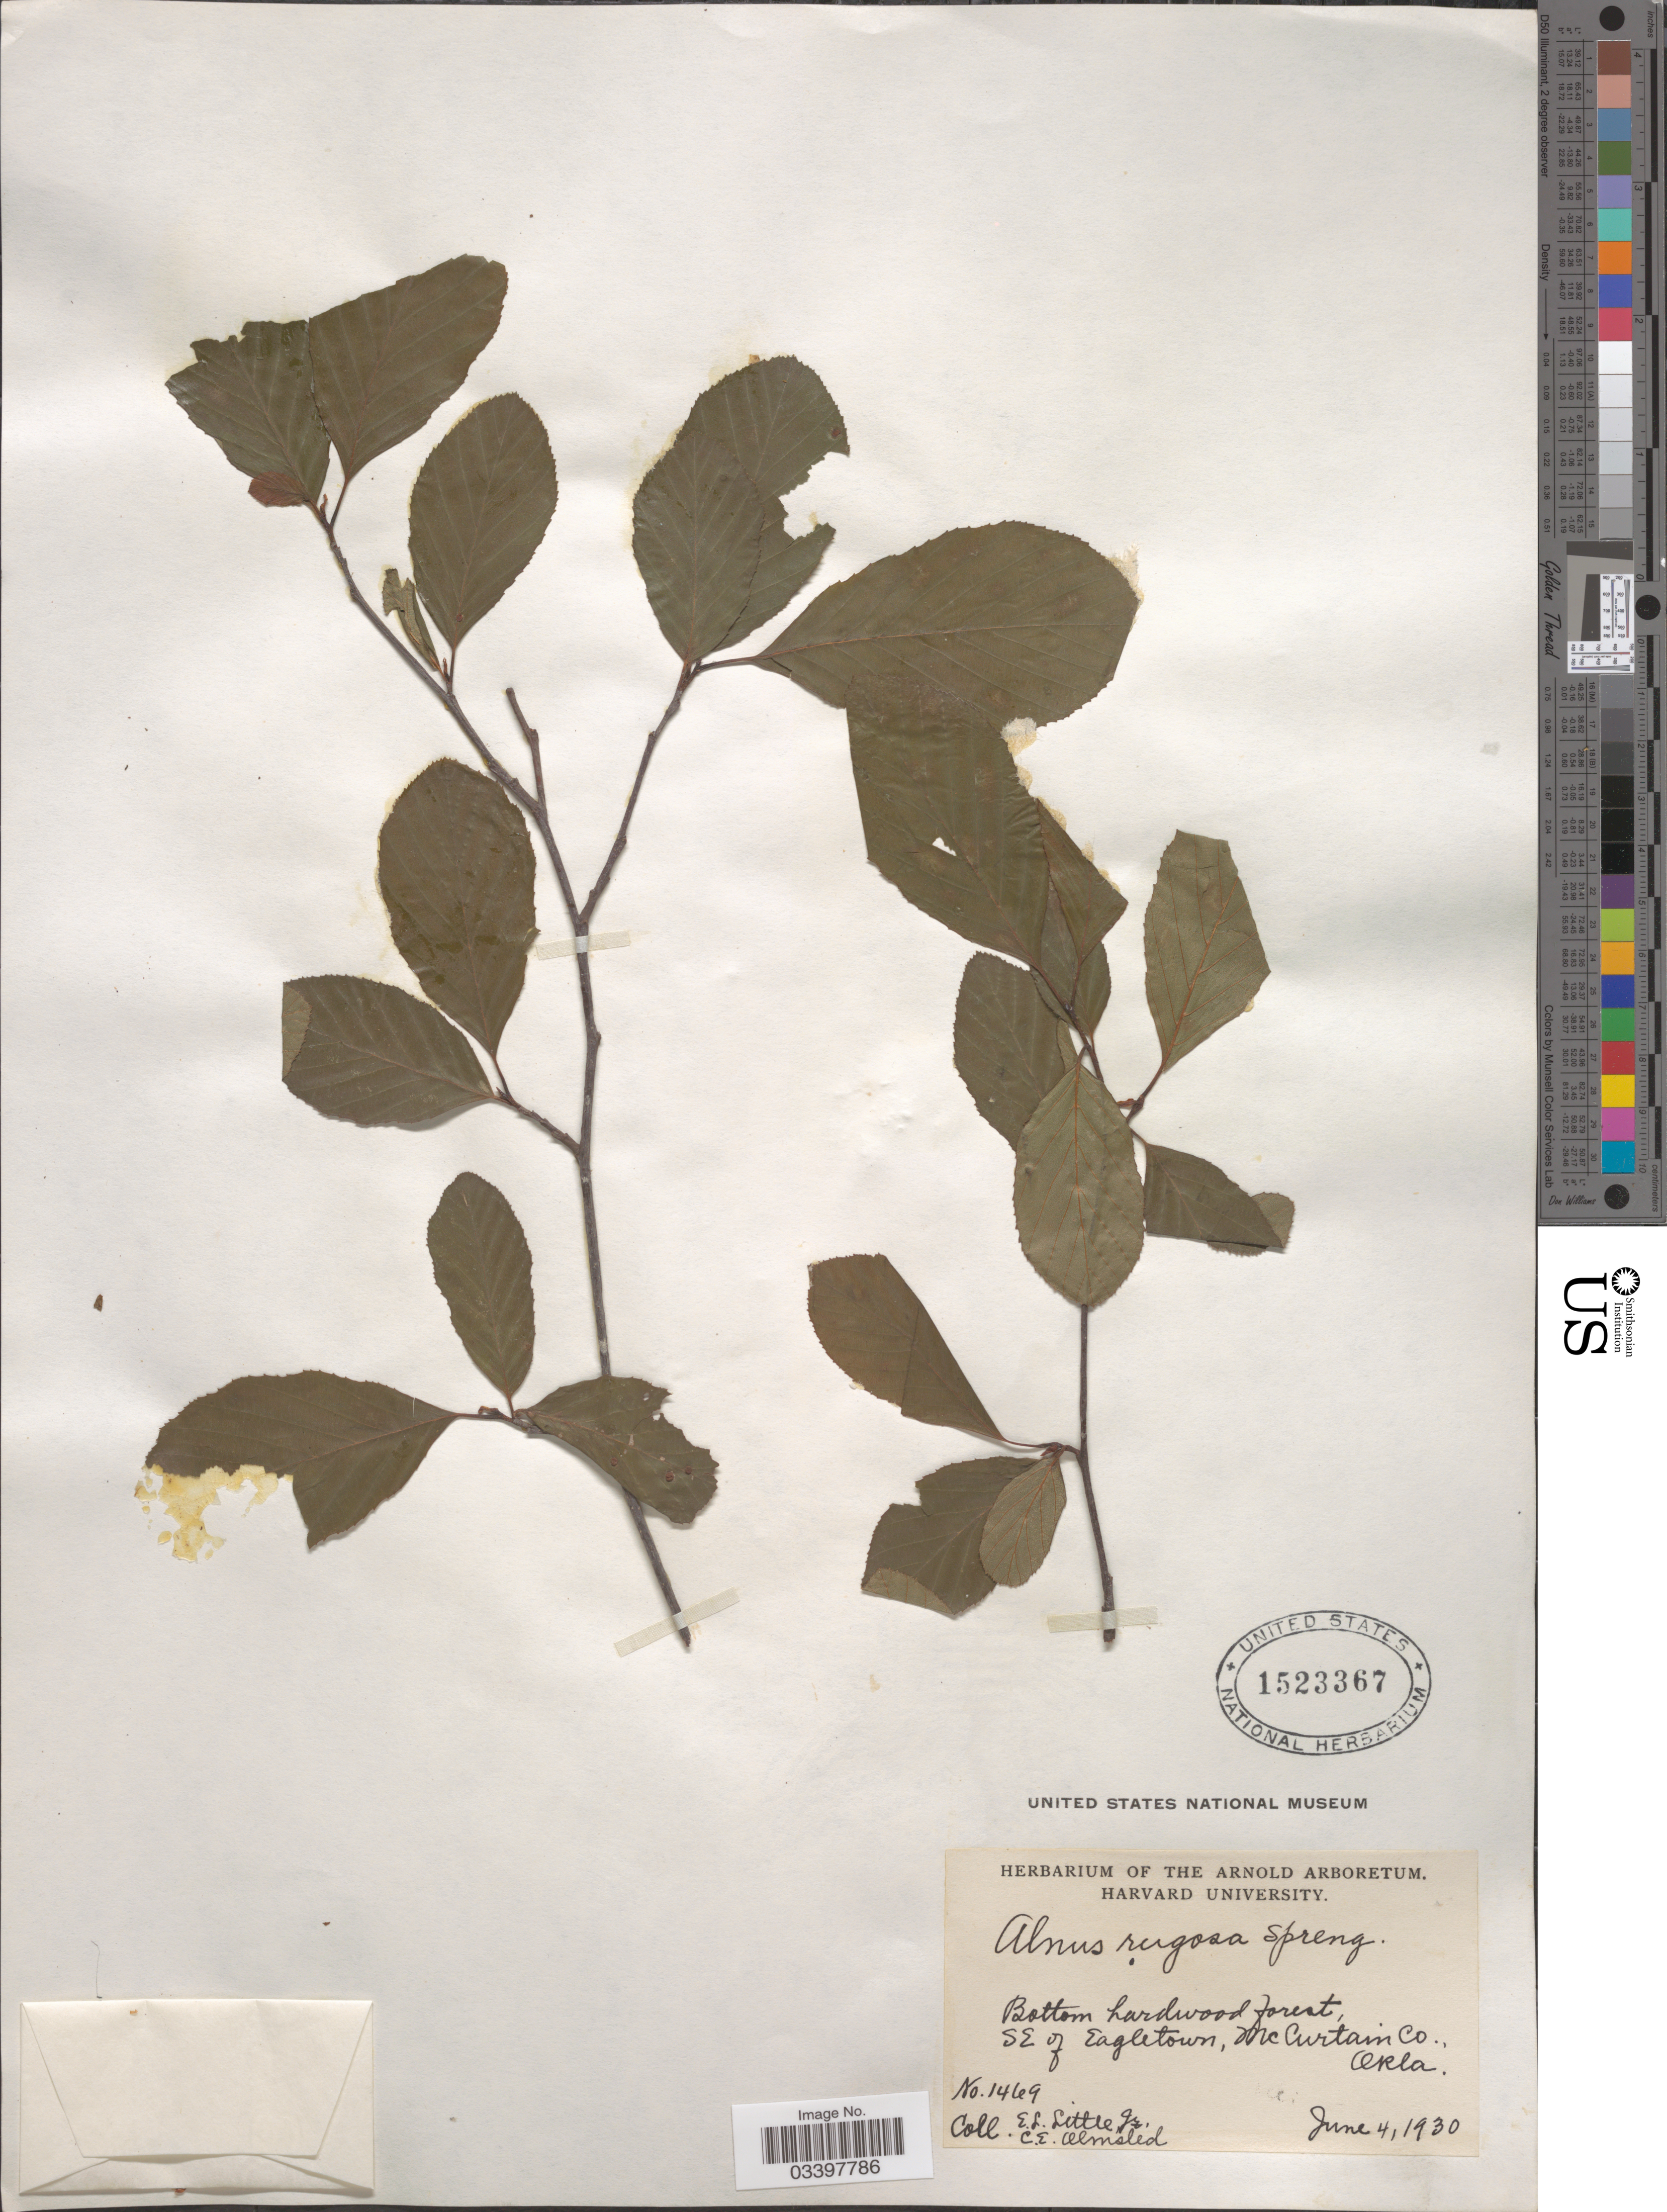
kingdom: Plantae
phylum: Tracheophyta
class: Magnoliopsida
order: Fagales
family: Betulaceae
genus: Alnus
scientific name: Alnus incana subsp. rugosa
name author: (Du Roi) R.T. Clausen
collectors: E. L. Little & C. Olmsted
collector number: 1469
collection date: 1930-06-04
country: United States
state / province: Oklahoma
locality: Bottom hardwood forest, SE of Eagletown, McCurtain Co.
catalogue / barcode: US 1523367